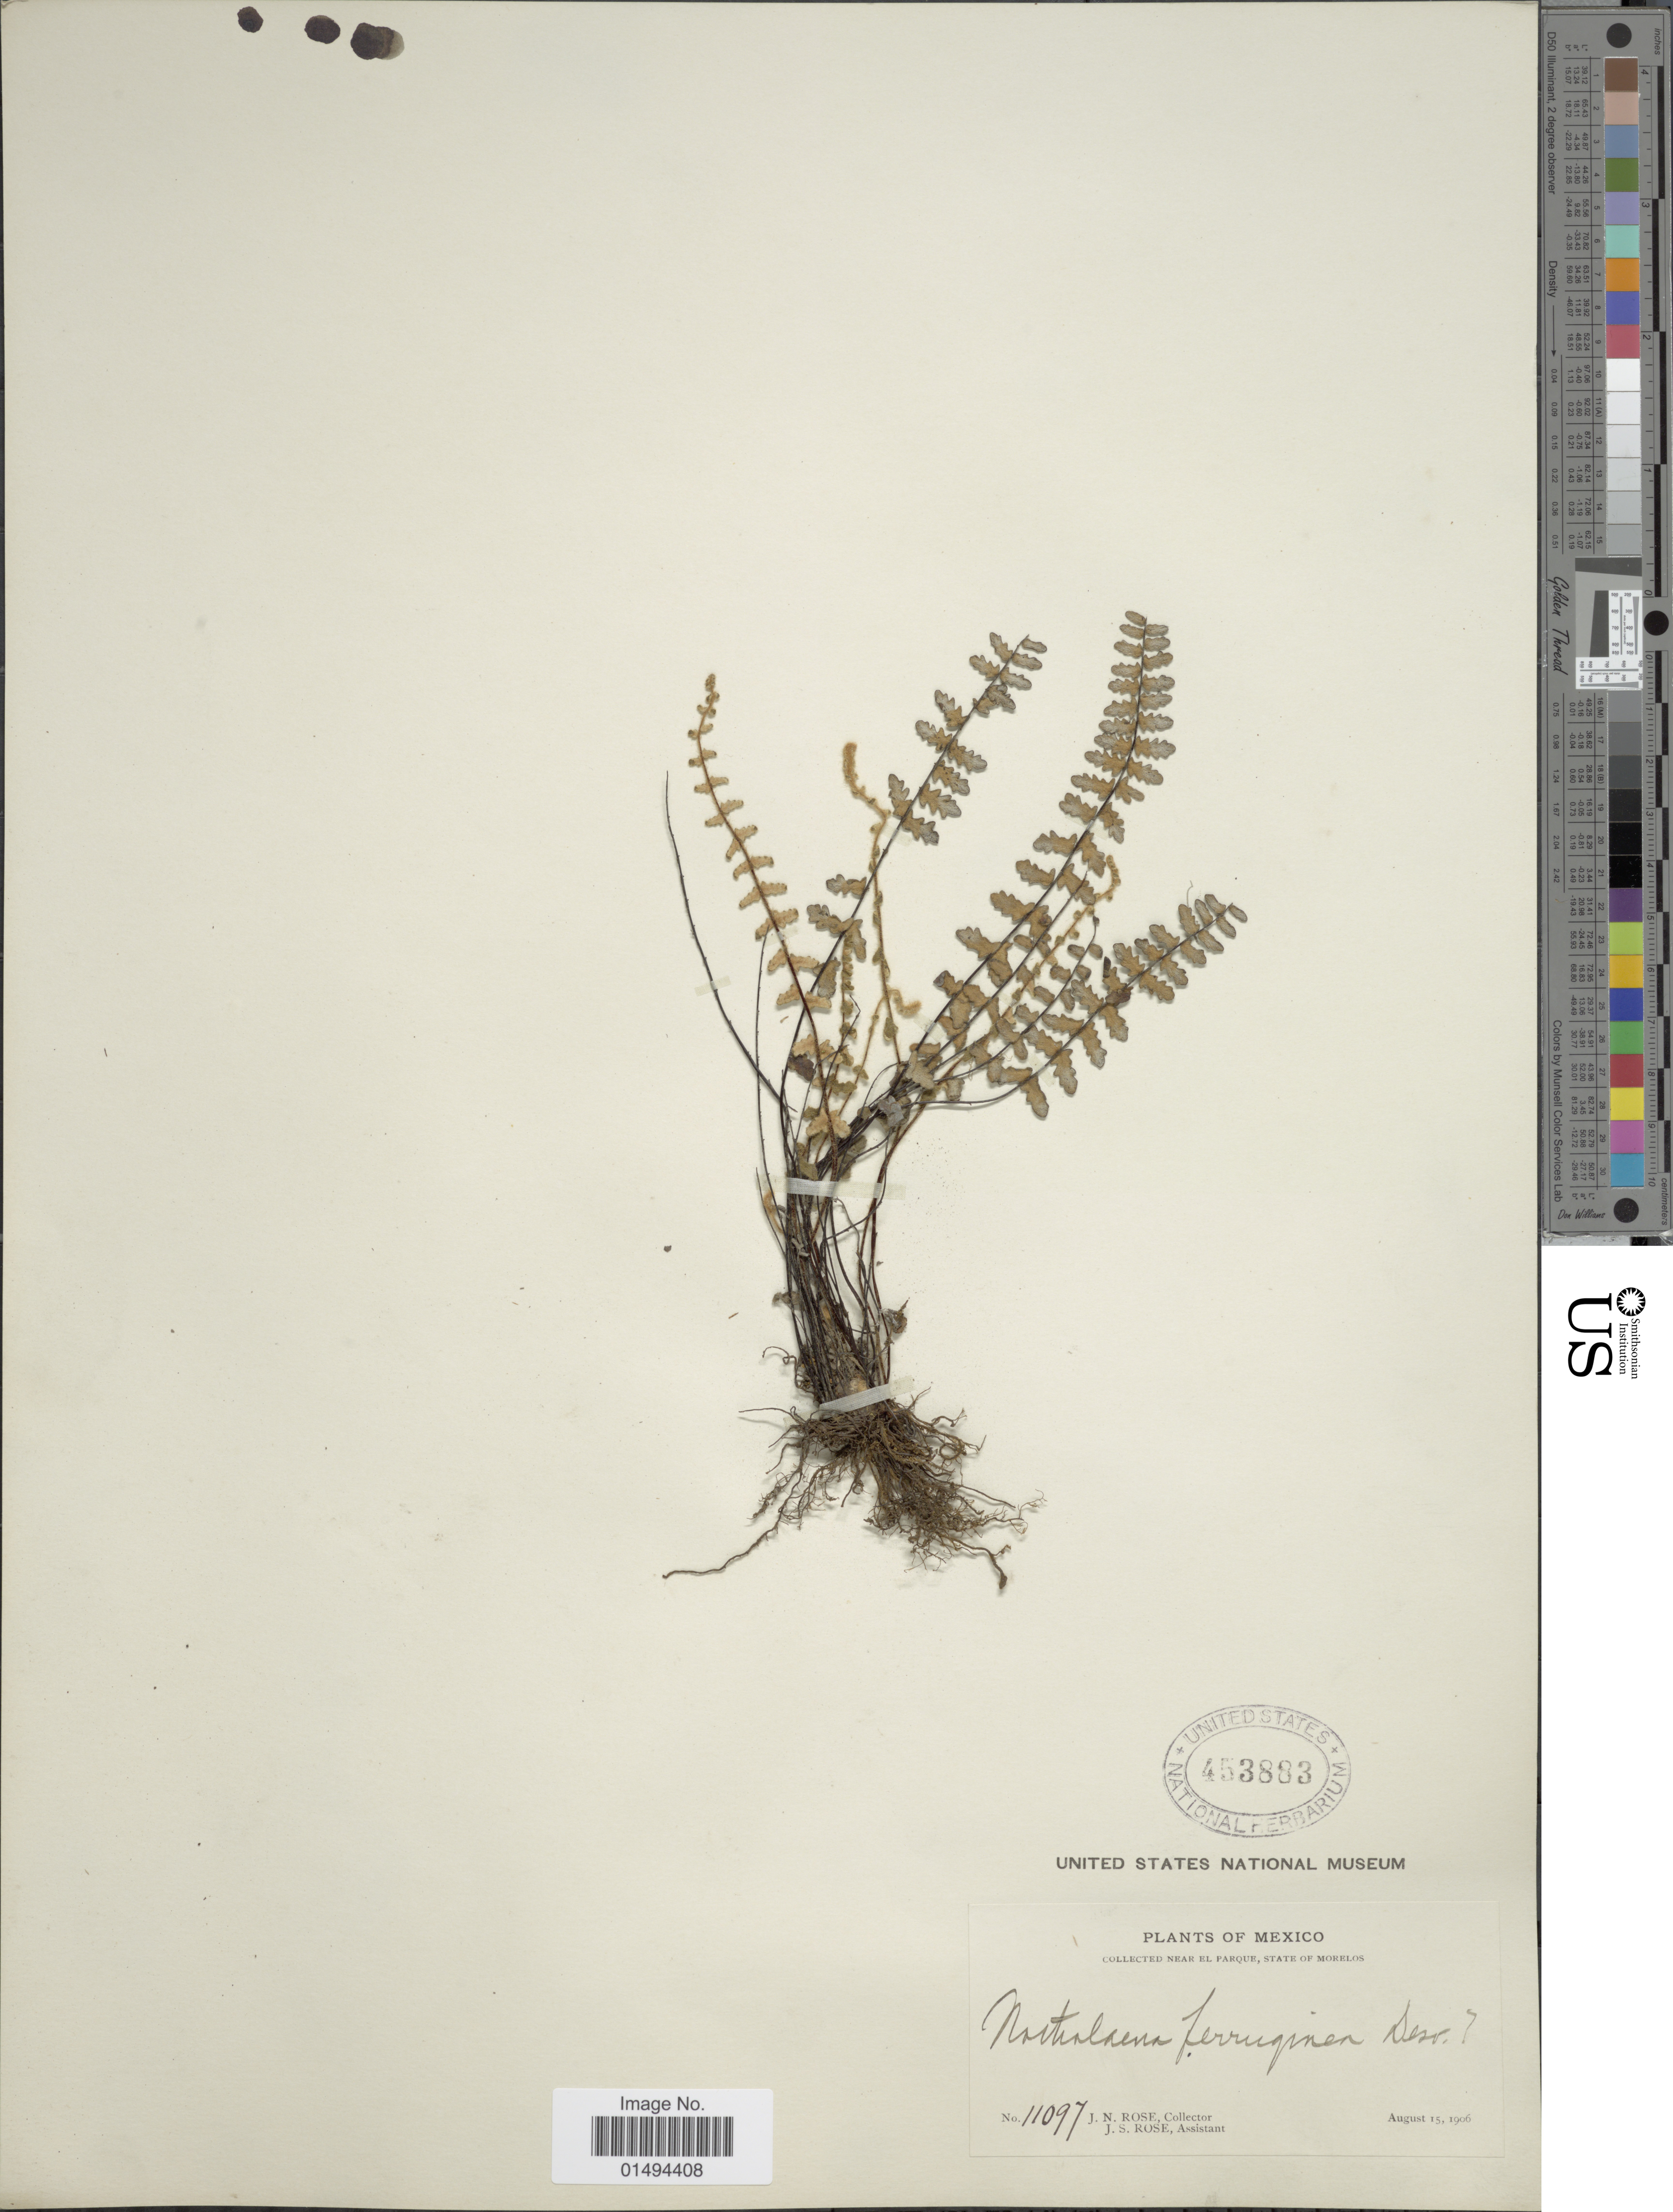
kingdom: Plantae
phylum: Tracheophyta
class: Polypodiopsida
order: Polypodiales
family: Pteridaceae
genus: Myriopteris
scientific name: Myriopteris aurea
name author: (Poir.) Grusz & Windham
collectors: J. N. Rose & J. S. Rose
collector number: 11097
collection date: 1906-08-15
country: Mexico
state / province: Morelos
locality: El Parque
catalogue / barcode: US 453883